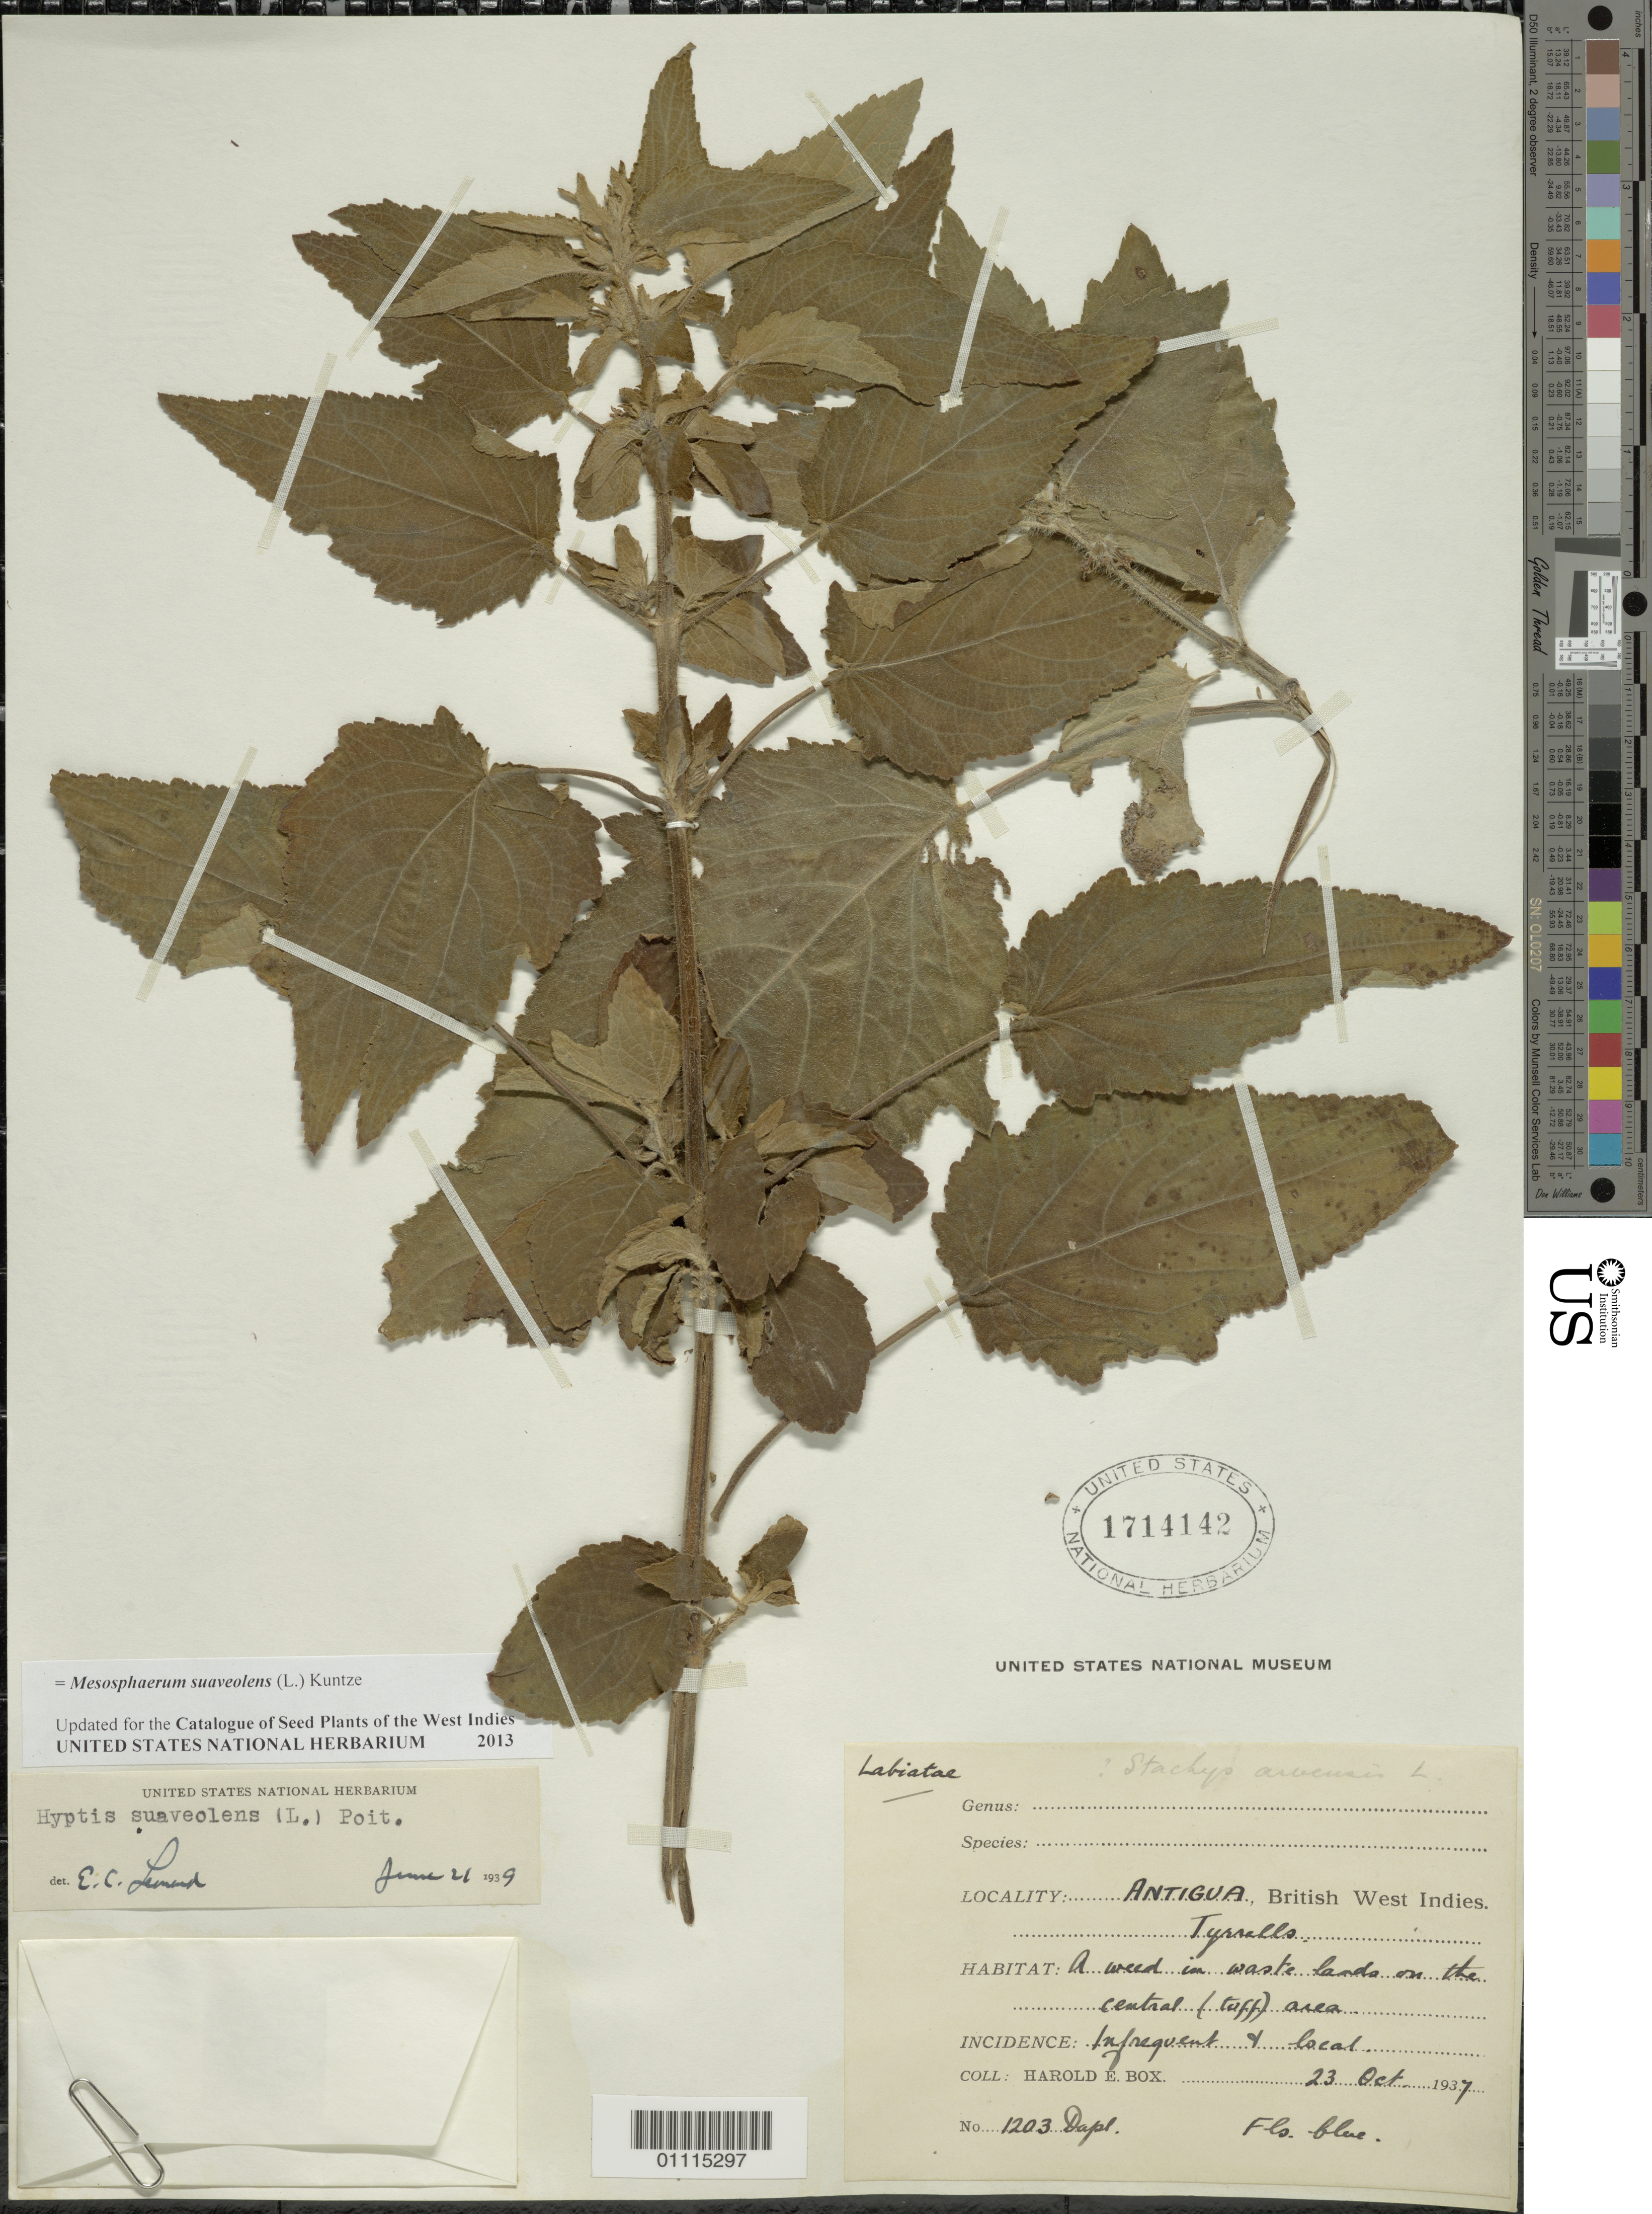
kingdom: Plantae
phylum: Tracheophyta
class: Magnoliopsida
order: Lamiales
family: Lamiaceae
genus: Mesosphaerum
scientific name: Mesosphaerum suaveolens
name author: (L.) Kuntze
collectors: H. E. Box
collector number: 1203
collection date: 1937-10-23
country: Antigua and Barbuda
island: Antigua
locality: Tyrrells.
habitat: Waste lands on the central area. infrequent and local.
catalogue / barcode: US 1714142